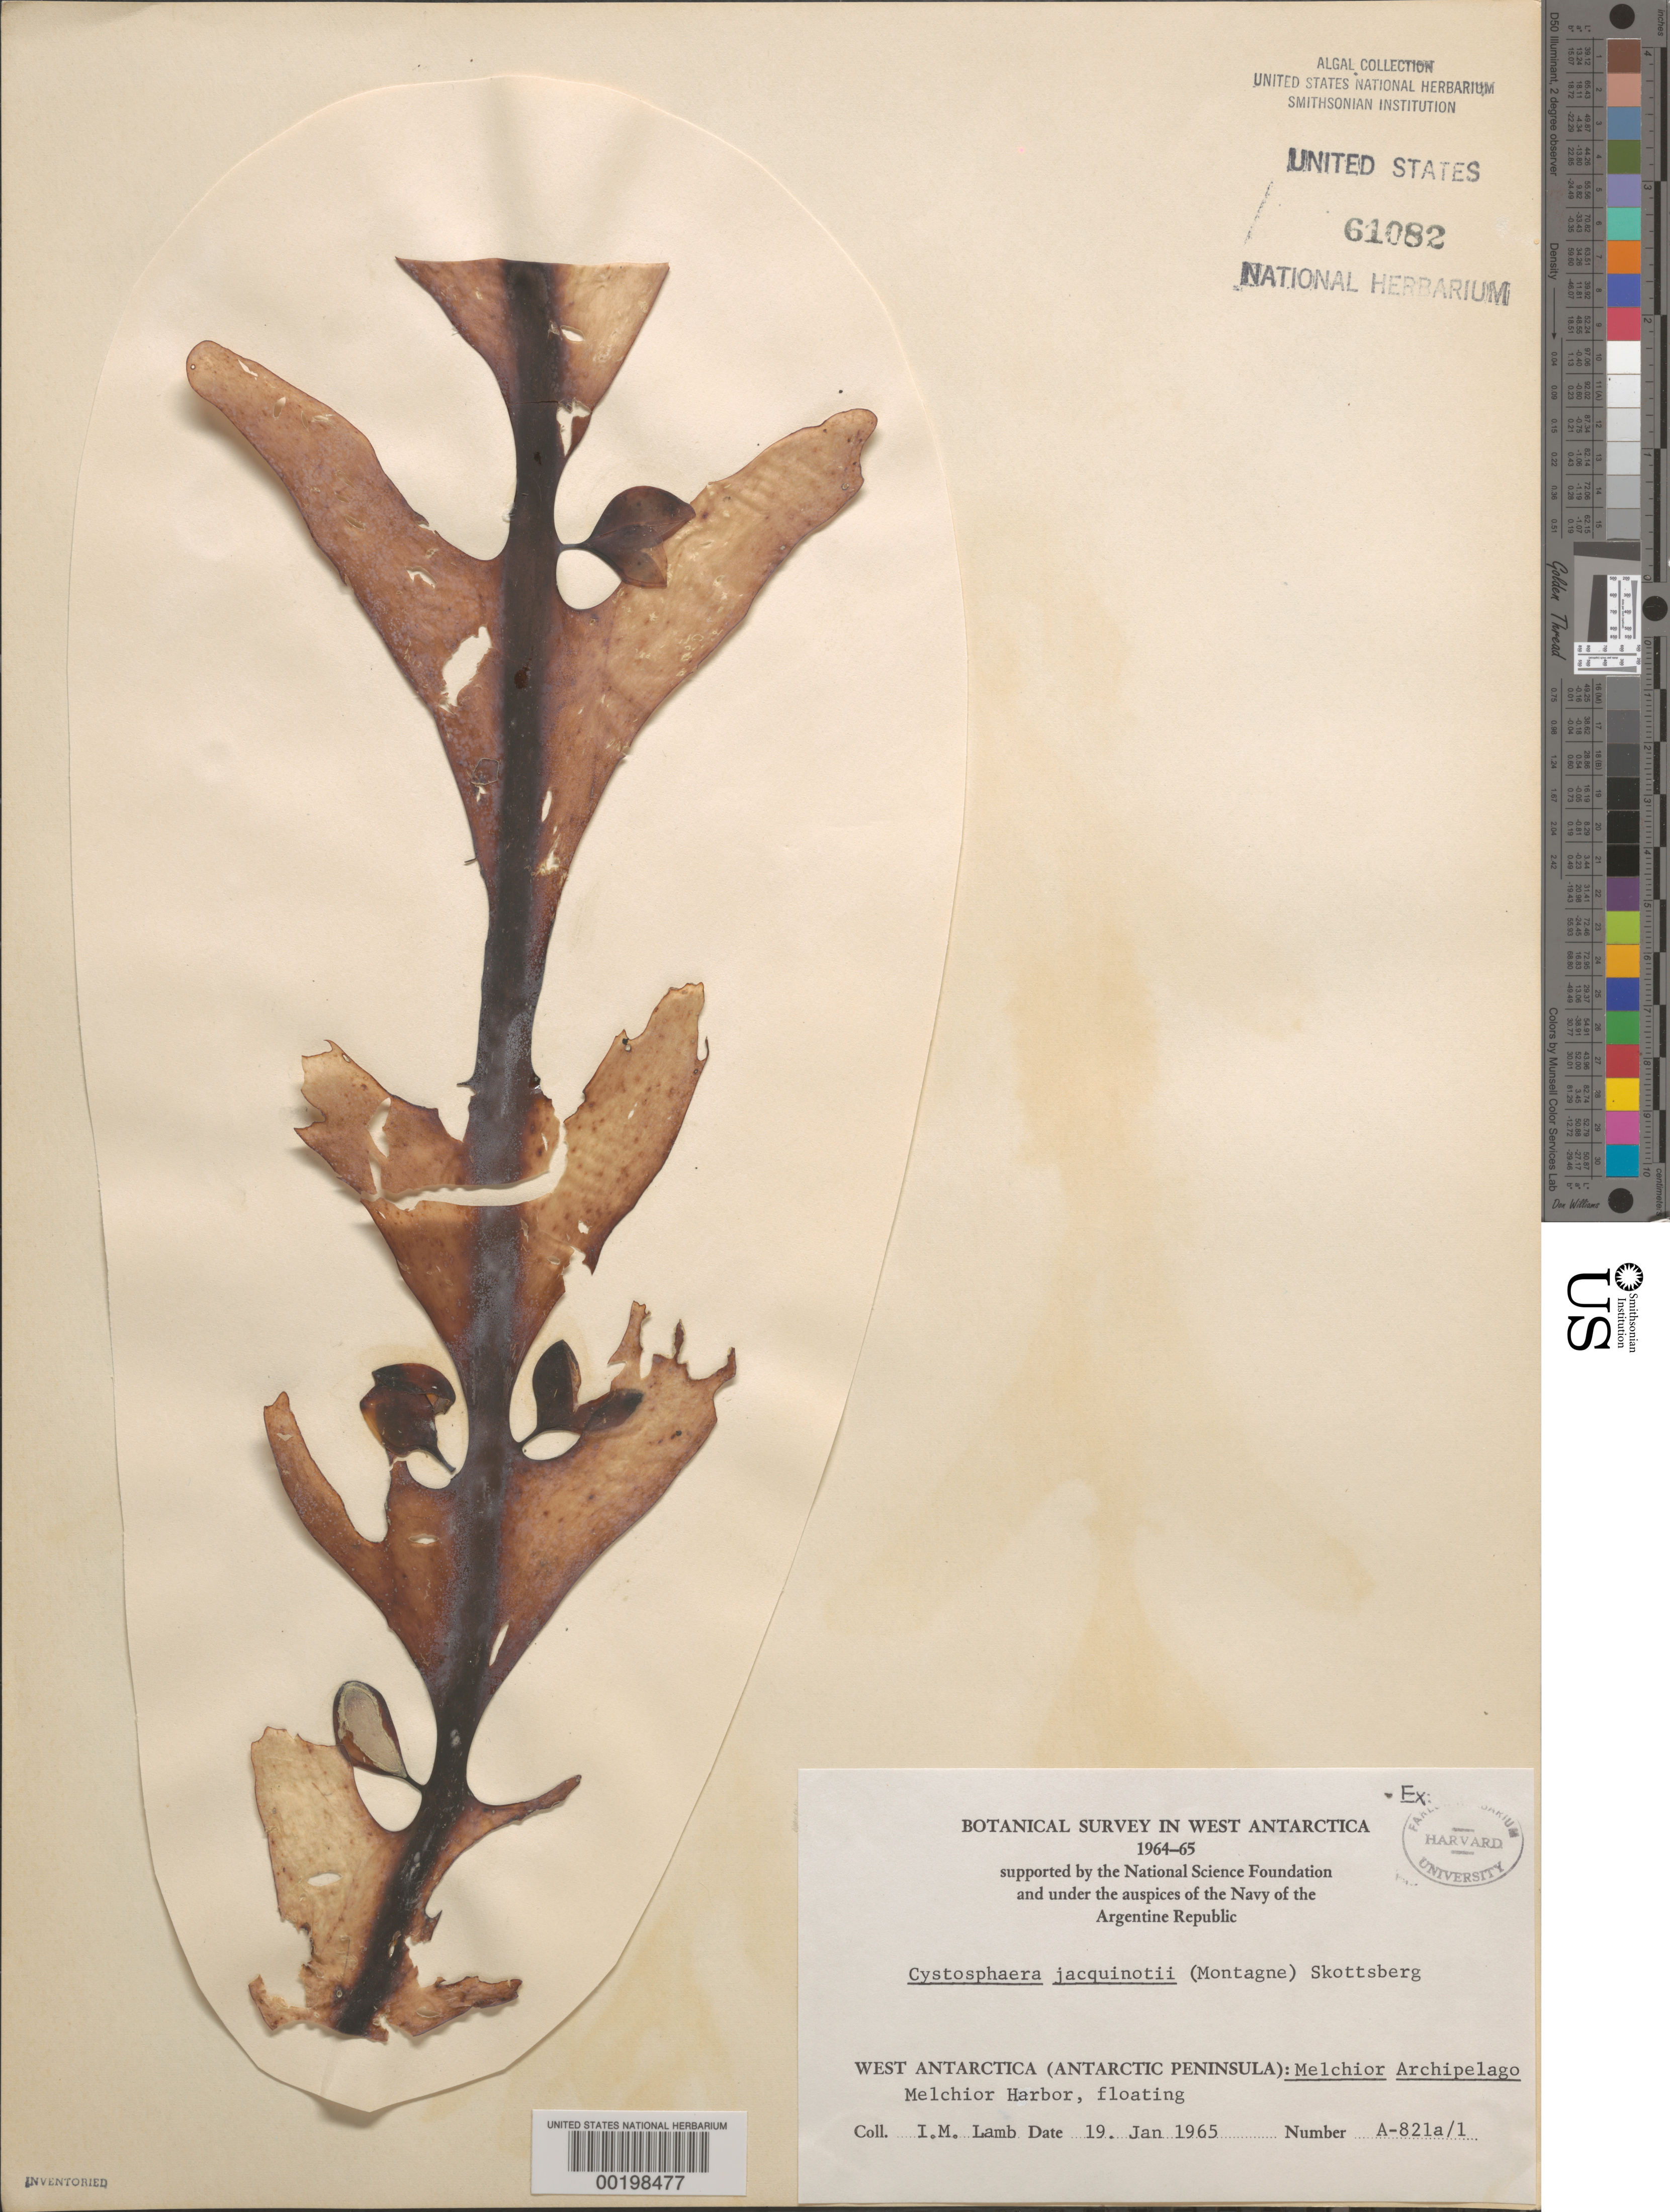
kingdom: Chromista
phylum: Ochrophyta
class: Phaeophyceae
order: Fucales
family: Seirococcaceae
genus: Cystosphaera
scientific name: Cystosphaera jacquinotii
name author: (Montagne) Skottsberg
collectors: I. M. Lamb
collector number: A-821a-1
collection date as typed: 19 Jan 1965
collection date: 1965-01-19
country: Antarctica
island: Gamma Island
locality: Melchior Harbor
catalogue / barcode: US 61082